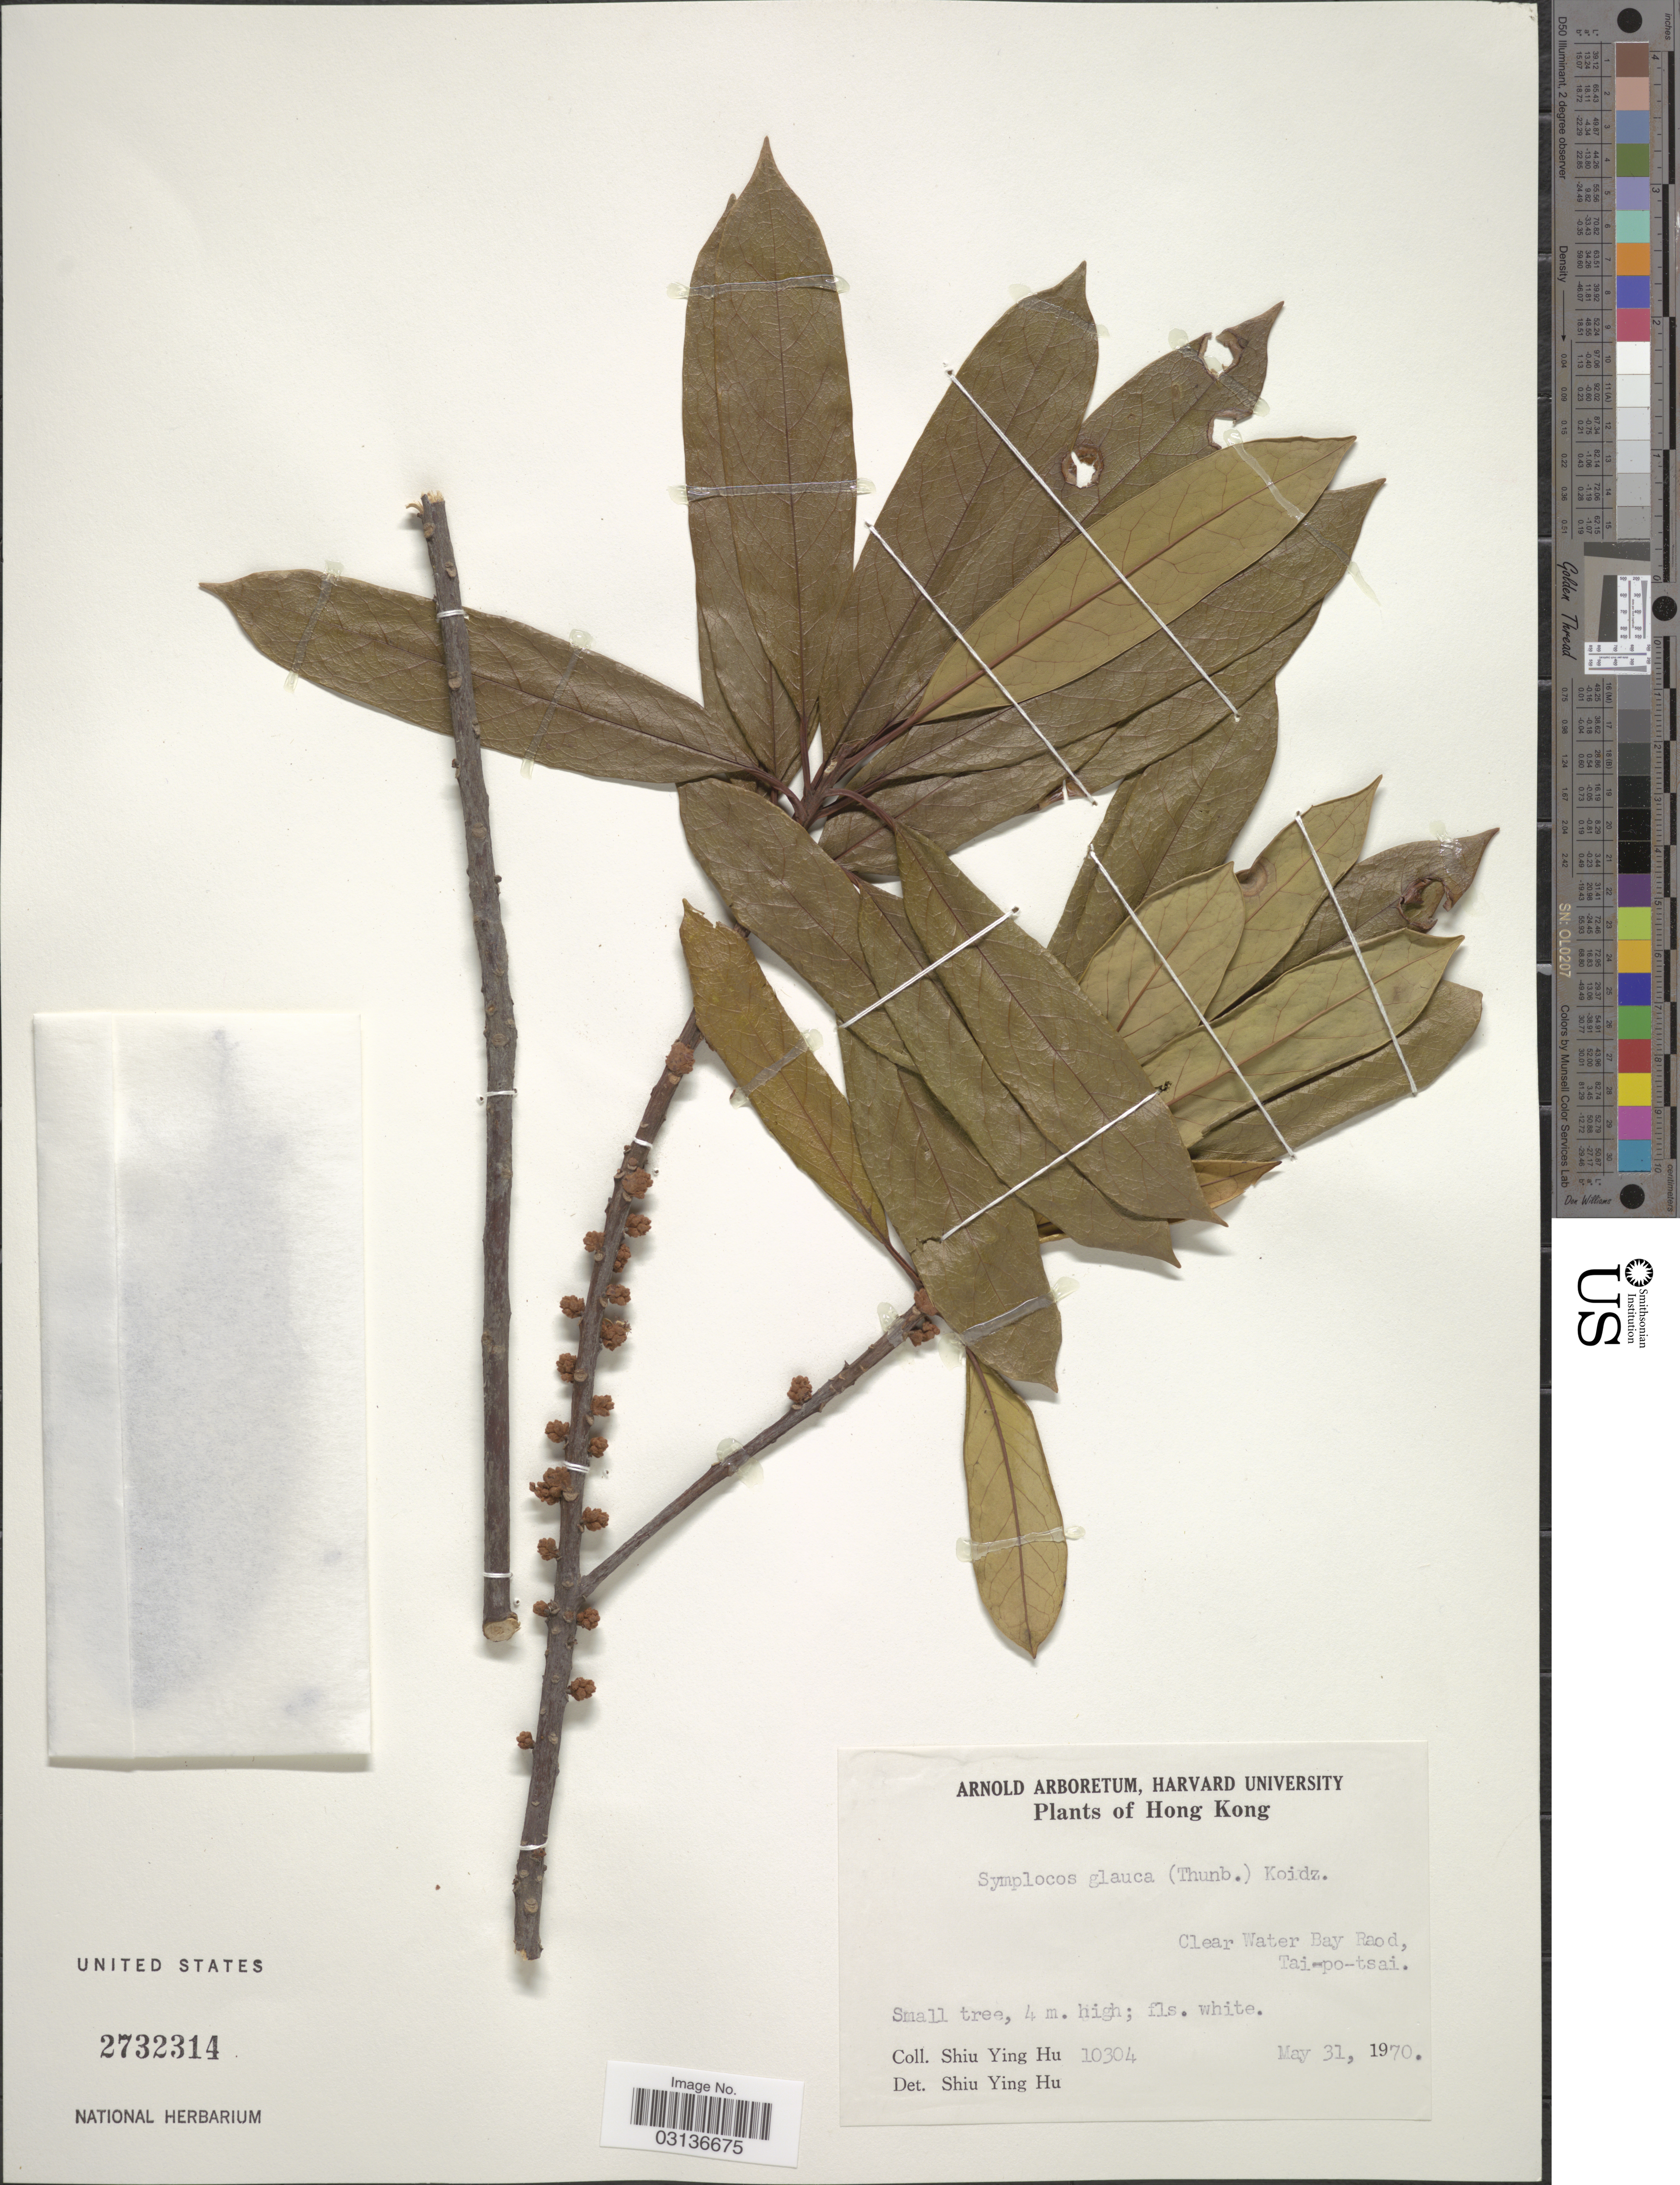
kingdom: Plantae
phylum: Tracheophyta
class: Magnoliopsida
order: Ericales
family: Symplocaceae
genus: Symplocos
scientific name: Symplocos glauca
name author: (Thunb.) Koidz.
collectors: S. Y. Hu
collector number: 10304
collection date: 1970-05-31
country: China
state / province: Hong Kong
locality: Clear Water Bay road, Tai-po-tsai.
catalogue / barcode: US 2732314